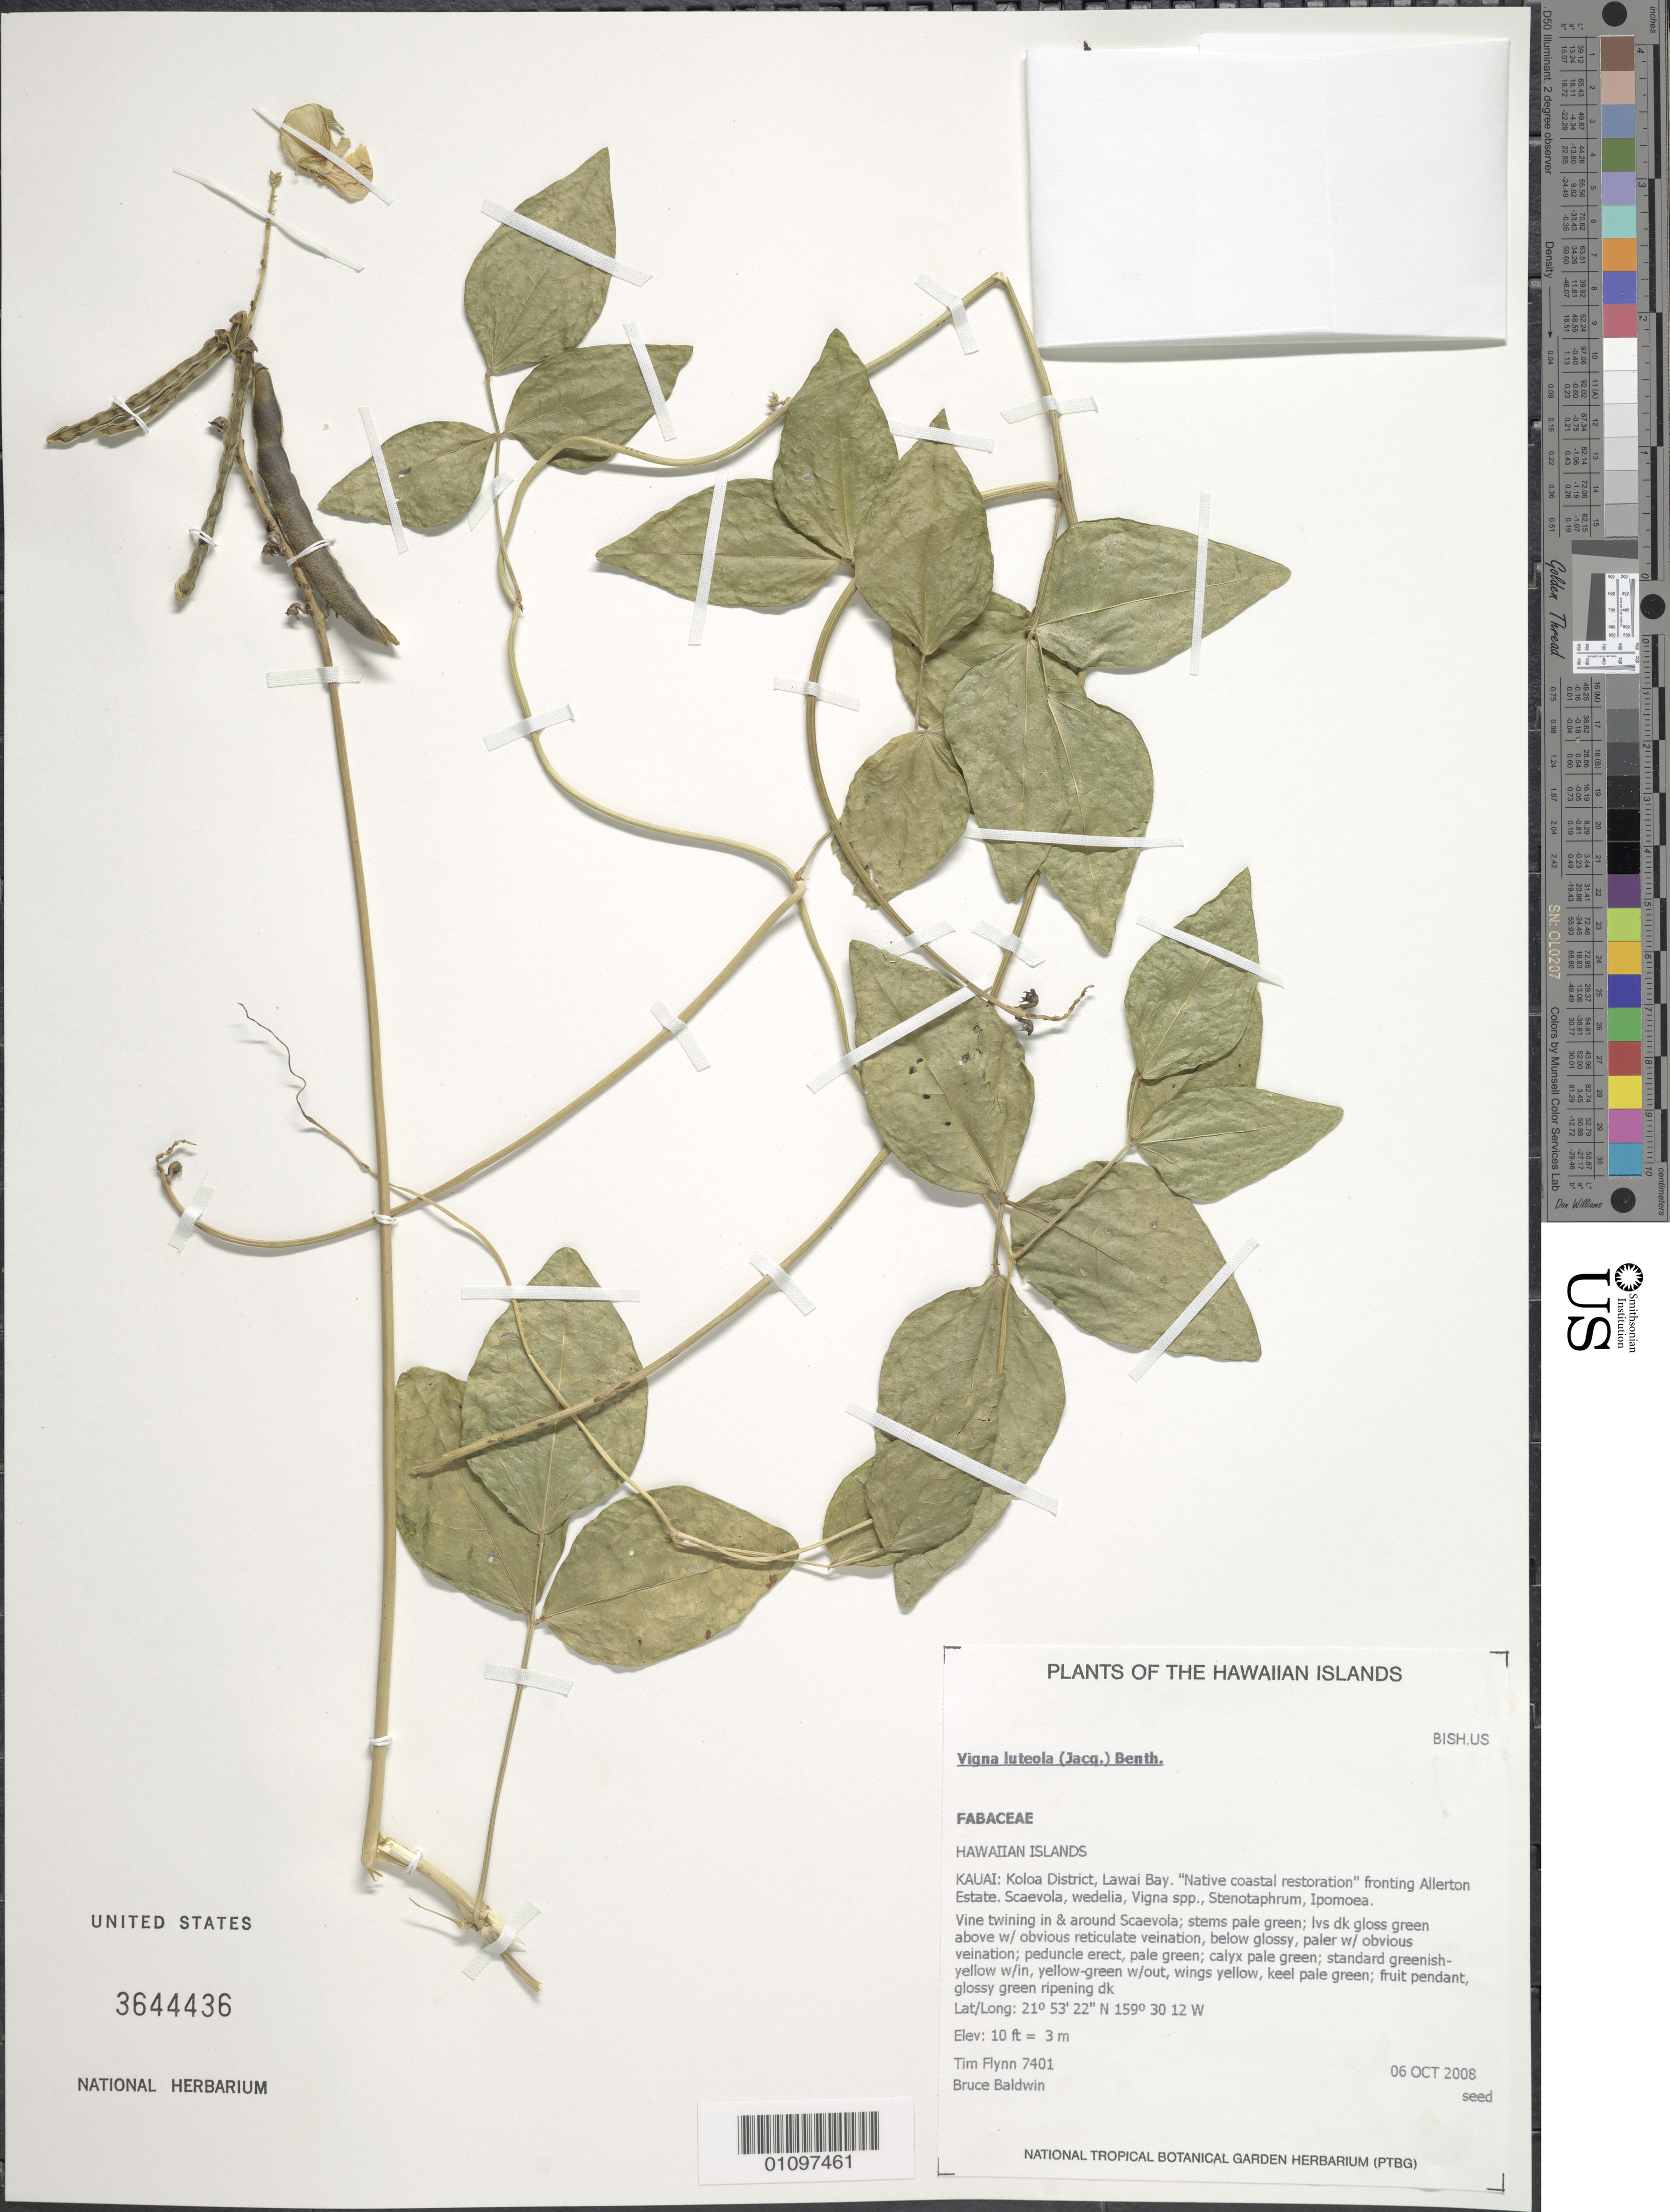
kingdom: Plantae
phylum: Tracheophyta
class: Magnoliopsida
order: Fabales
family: Fabaceae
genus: Vigna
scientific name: Vigna luteola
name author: (Jacq.) Benth.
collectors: T. W. Flynn & B. Baldwin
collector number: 7401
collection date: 2008-10-06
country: United States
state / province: Hawaii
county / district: Kaui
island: Kaua'i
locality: Koloa District, Lawai Bay. "Native coastal restoration" fronting Allerton Estate.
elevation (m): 3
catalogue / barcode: US 3644436